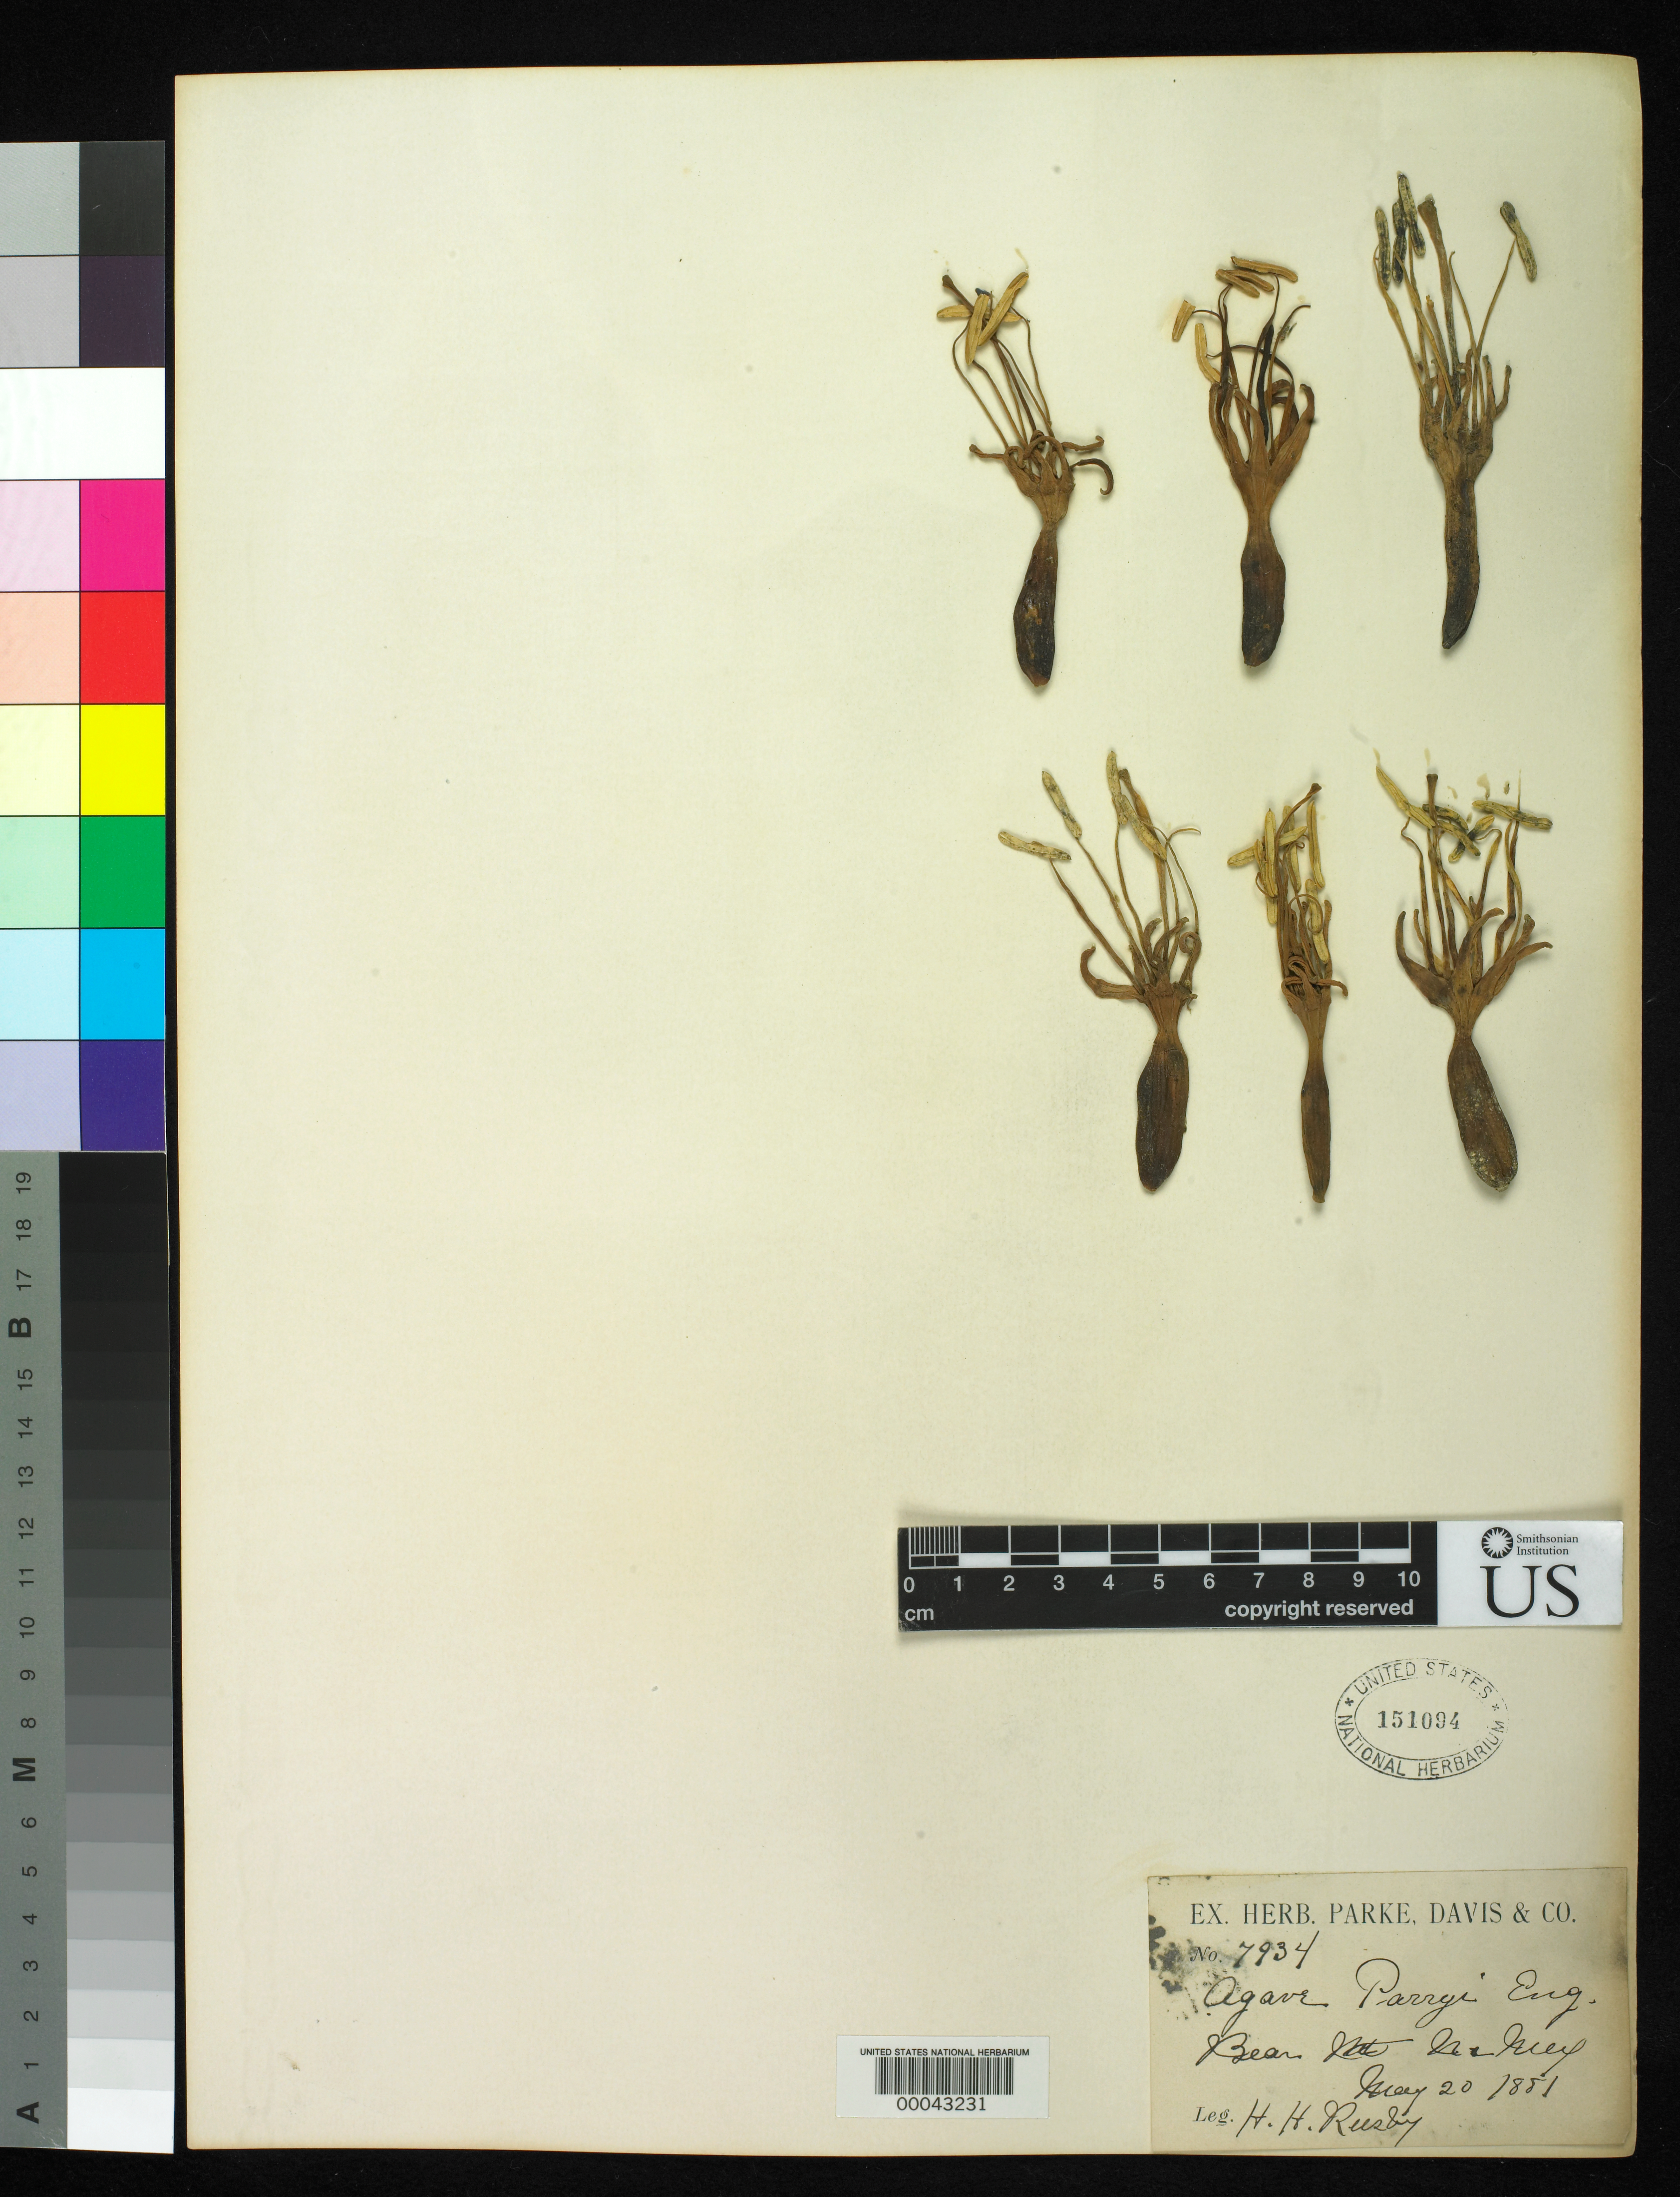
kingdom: Plantae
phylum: Tracheophyta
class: Liliopsida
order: Asparagales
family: Asparagaceae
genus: Agave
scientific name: Agave parryi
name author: Engelm.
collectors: H. H. Rusby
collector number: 7934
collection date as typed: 20 May 1881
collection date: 1881-05-20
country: United States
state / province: New Mexico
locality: Bear mts.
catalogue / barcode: US 151094